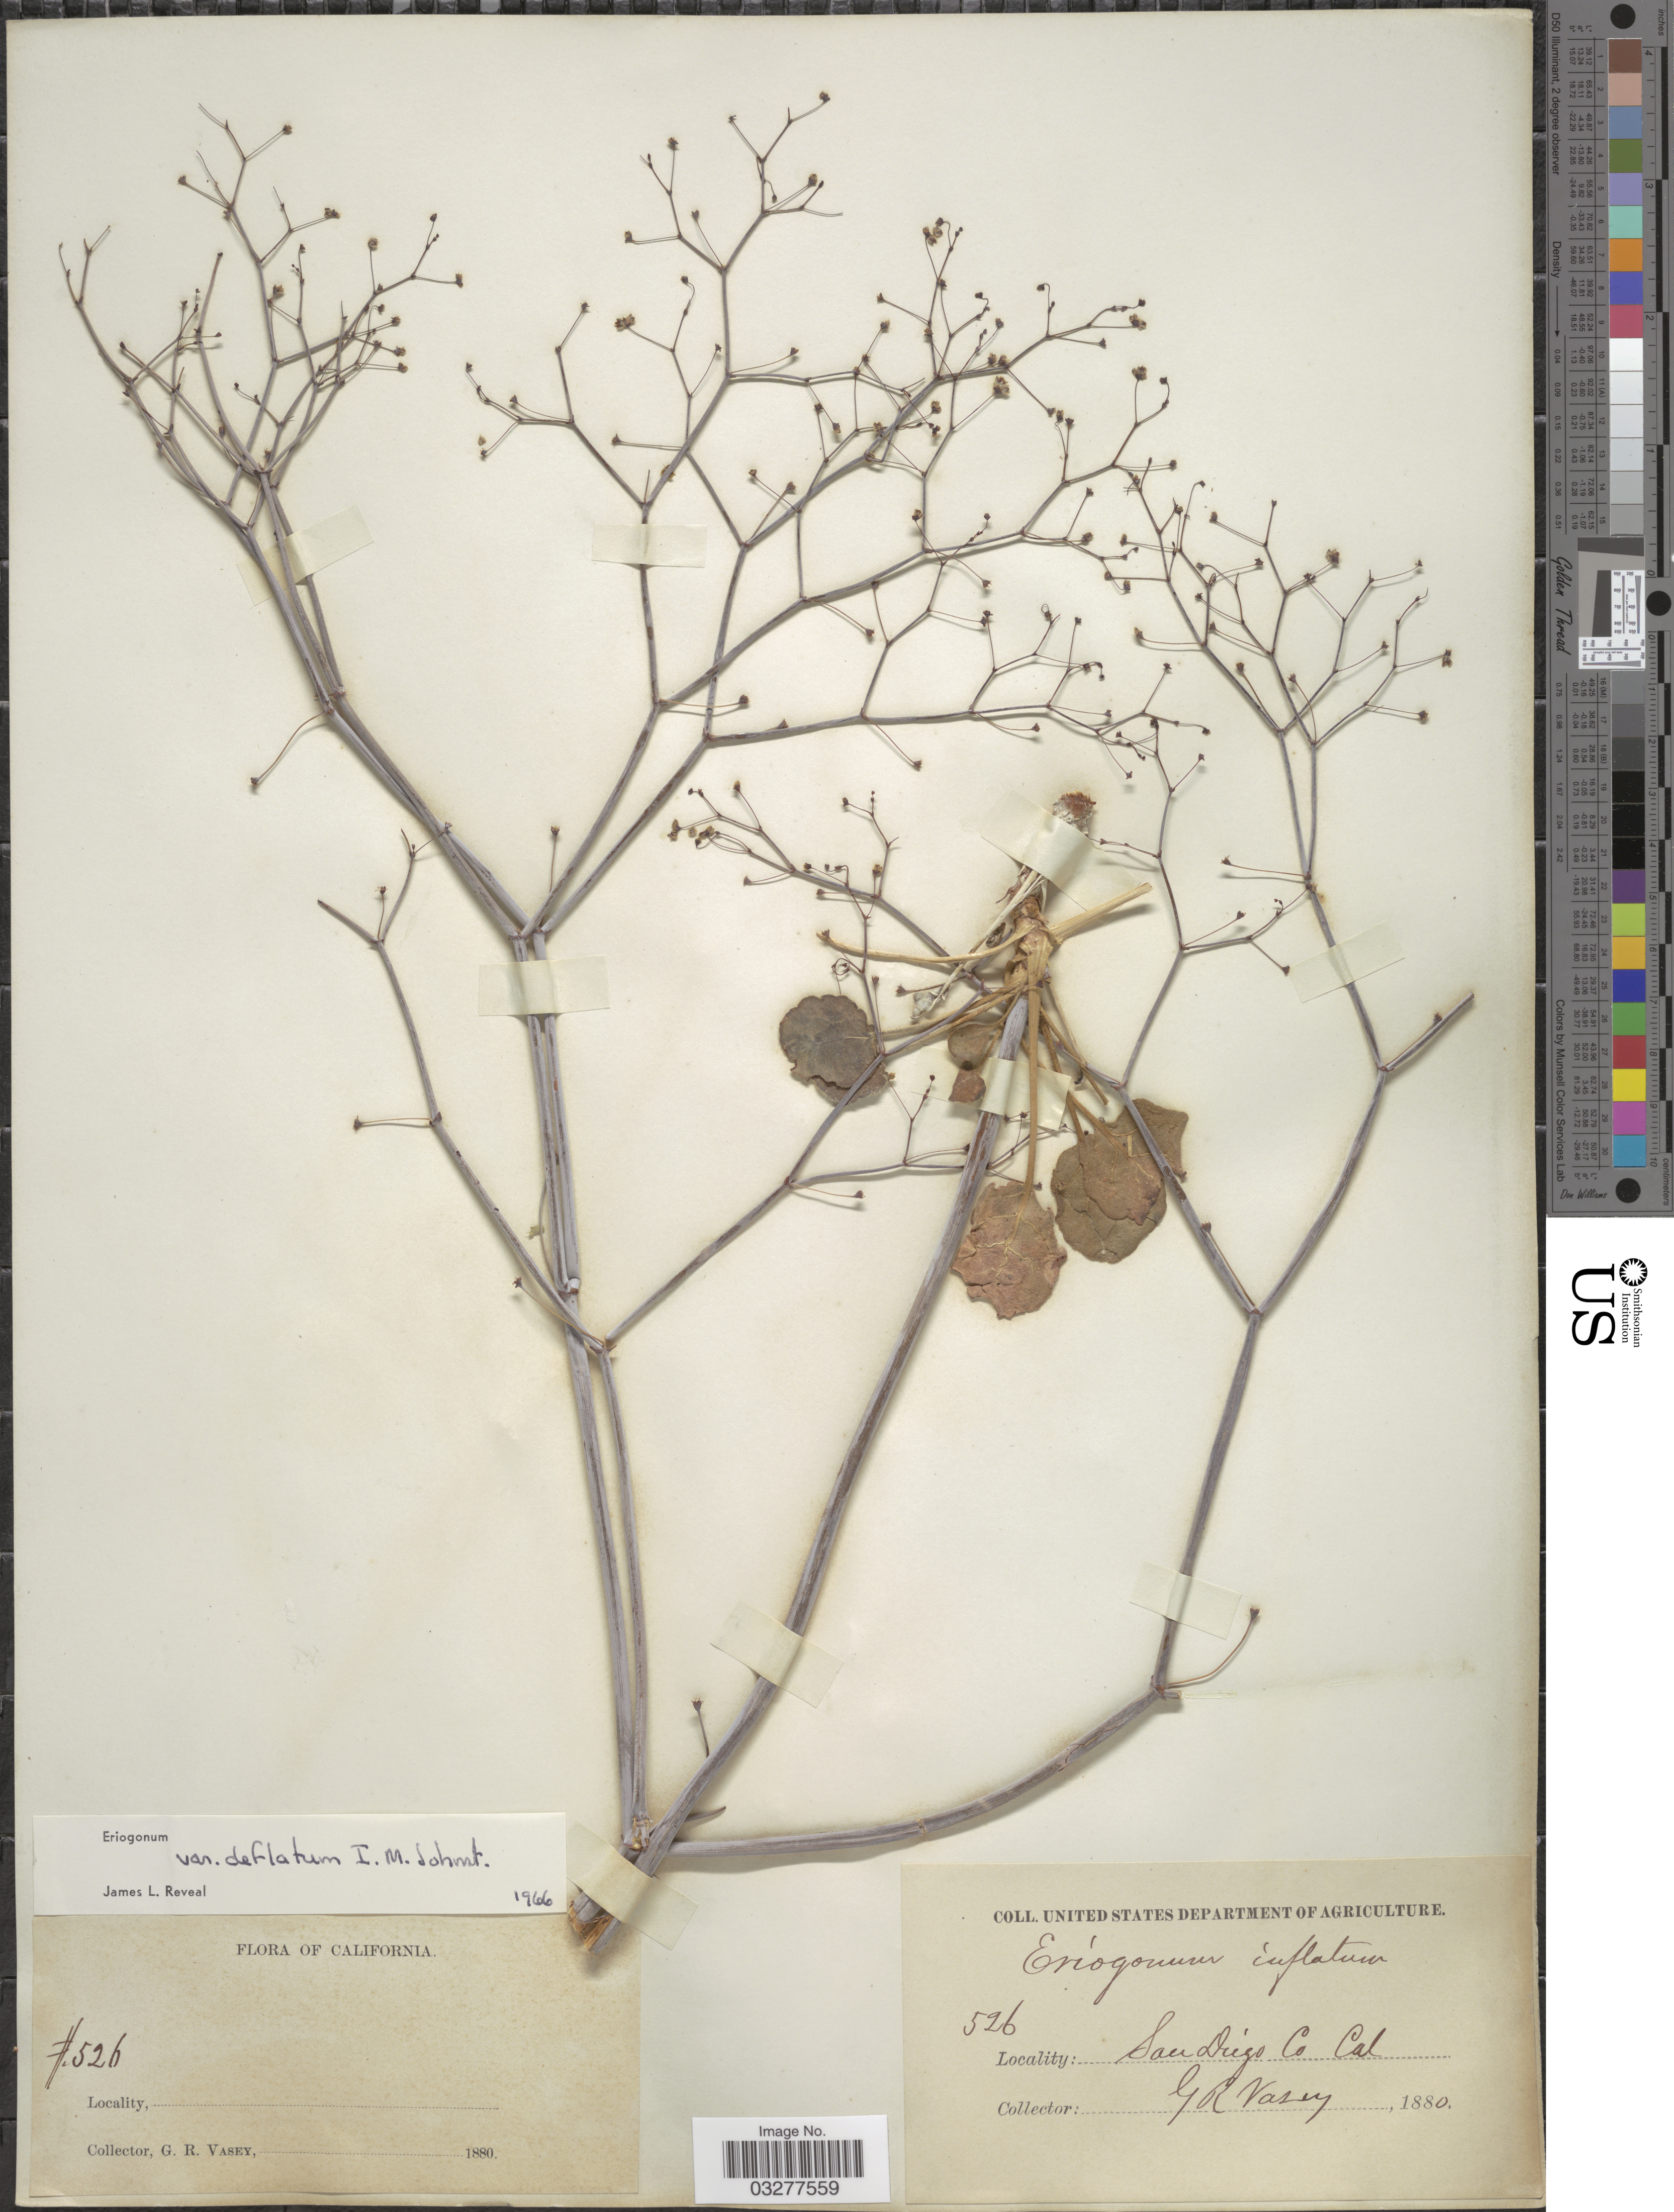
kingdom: Plantae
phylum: Tracheophyta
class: Magnoliopsida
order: Caryophyllales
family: Polygonaceae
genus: Eriogonum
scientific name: Eriogonum inflatum var. deflatum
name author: I.M. Johnst.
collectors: G. R. Vasey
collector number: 526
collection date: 1880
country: United States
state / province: California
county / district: San Diego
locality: San Diego Co.